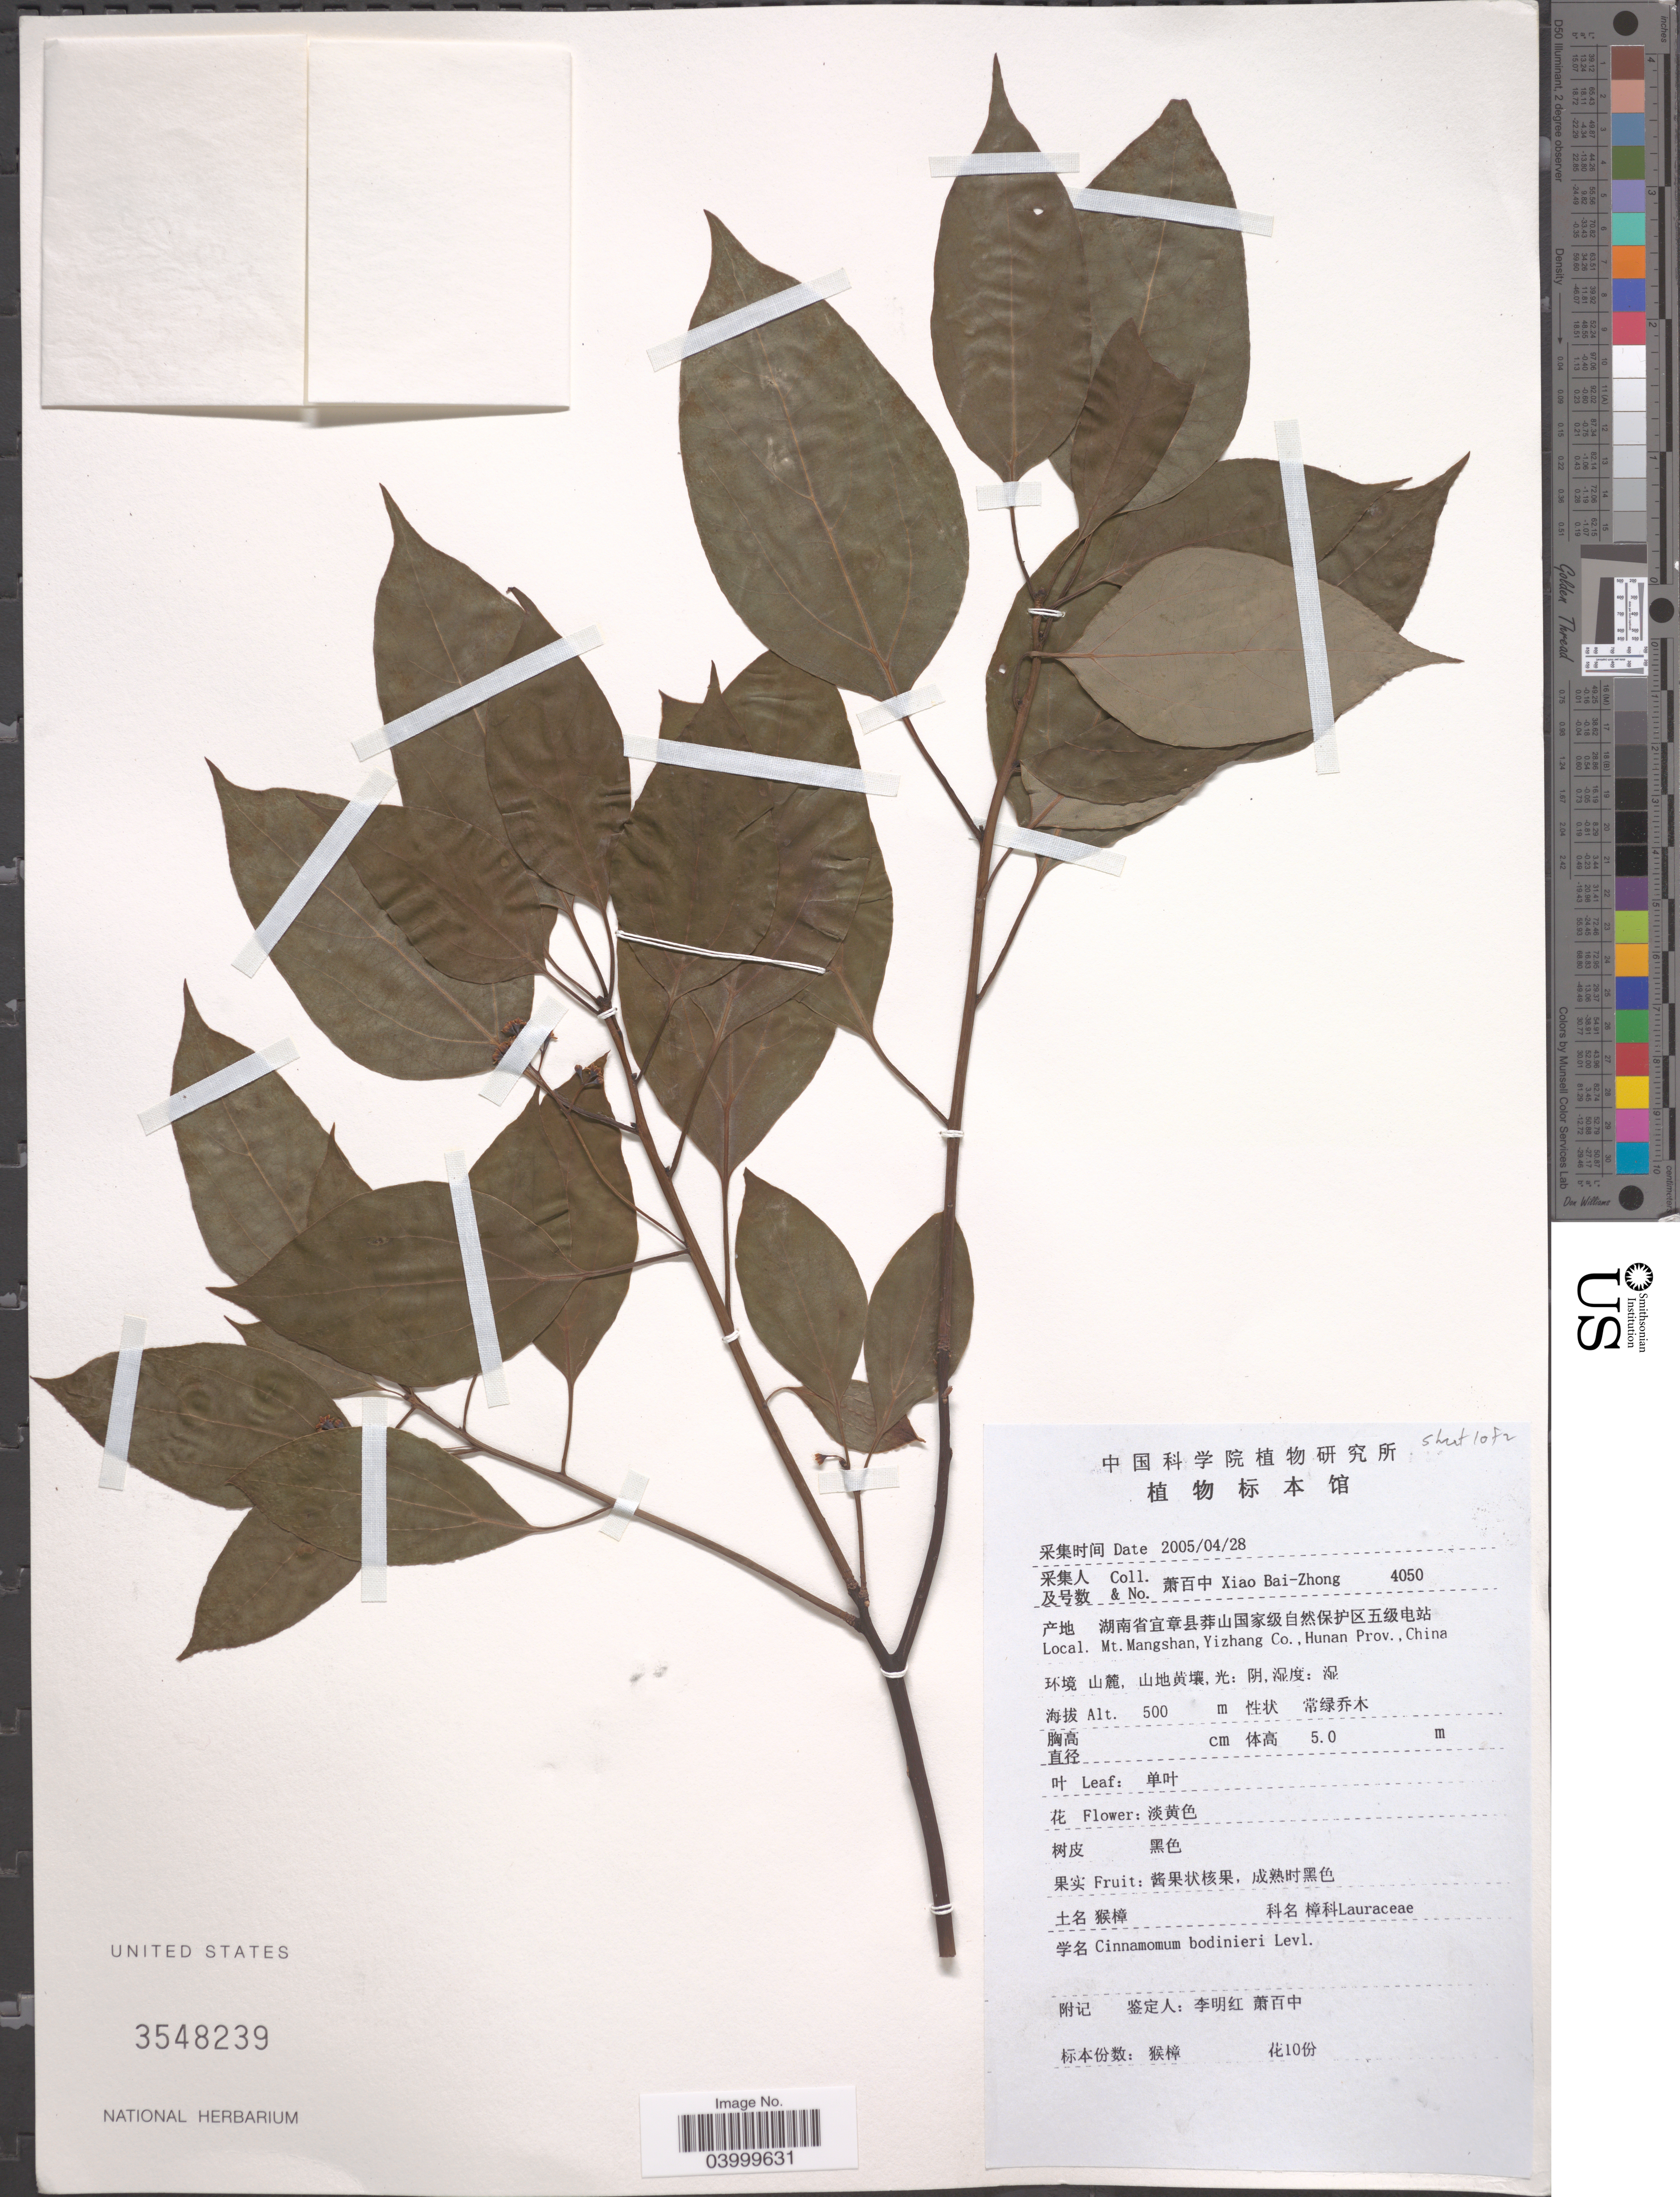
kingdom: Plantae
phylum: Tracheophyta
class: Magnoliopsida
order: Laurales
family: Lauraceae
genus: Cinnamomum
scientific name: Cinnamomum bodinieri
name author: H. Lév.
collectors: B. Z. Xiao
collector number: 4050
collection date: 2005-04-28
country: China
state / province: Hunan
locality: Mt. Mangshan, Yizhang Co.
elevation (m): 500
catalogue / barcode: US 3548239